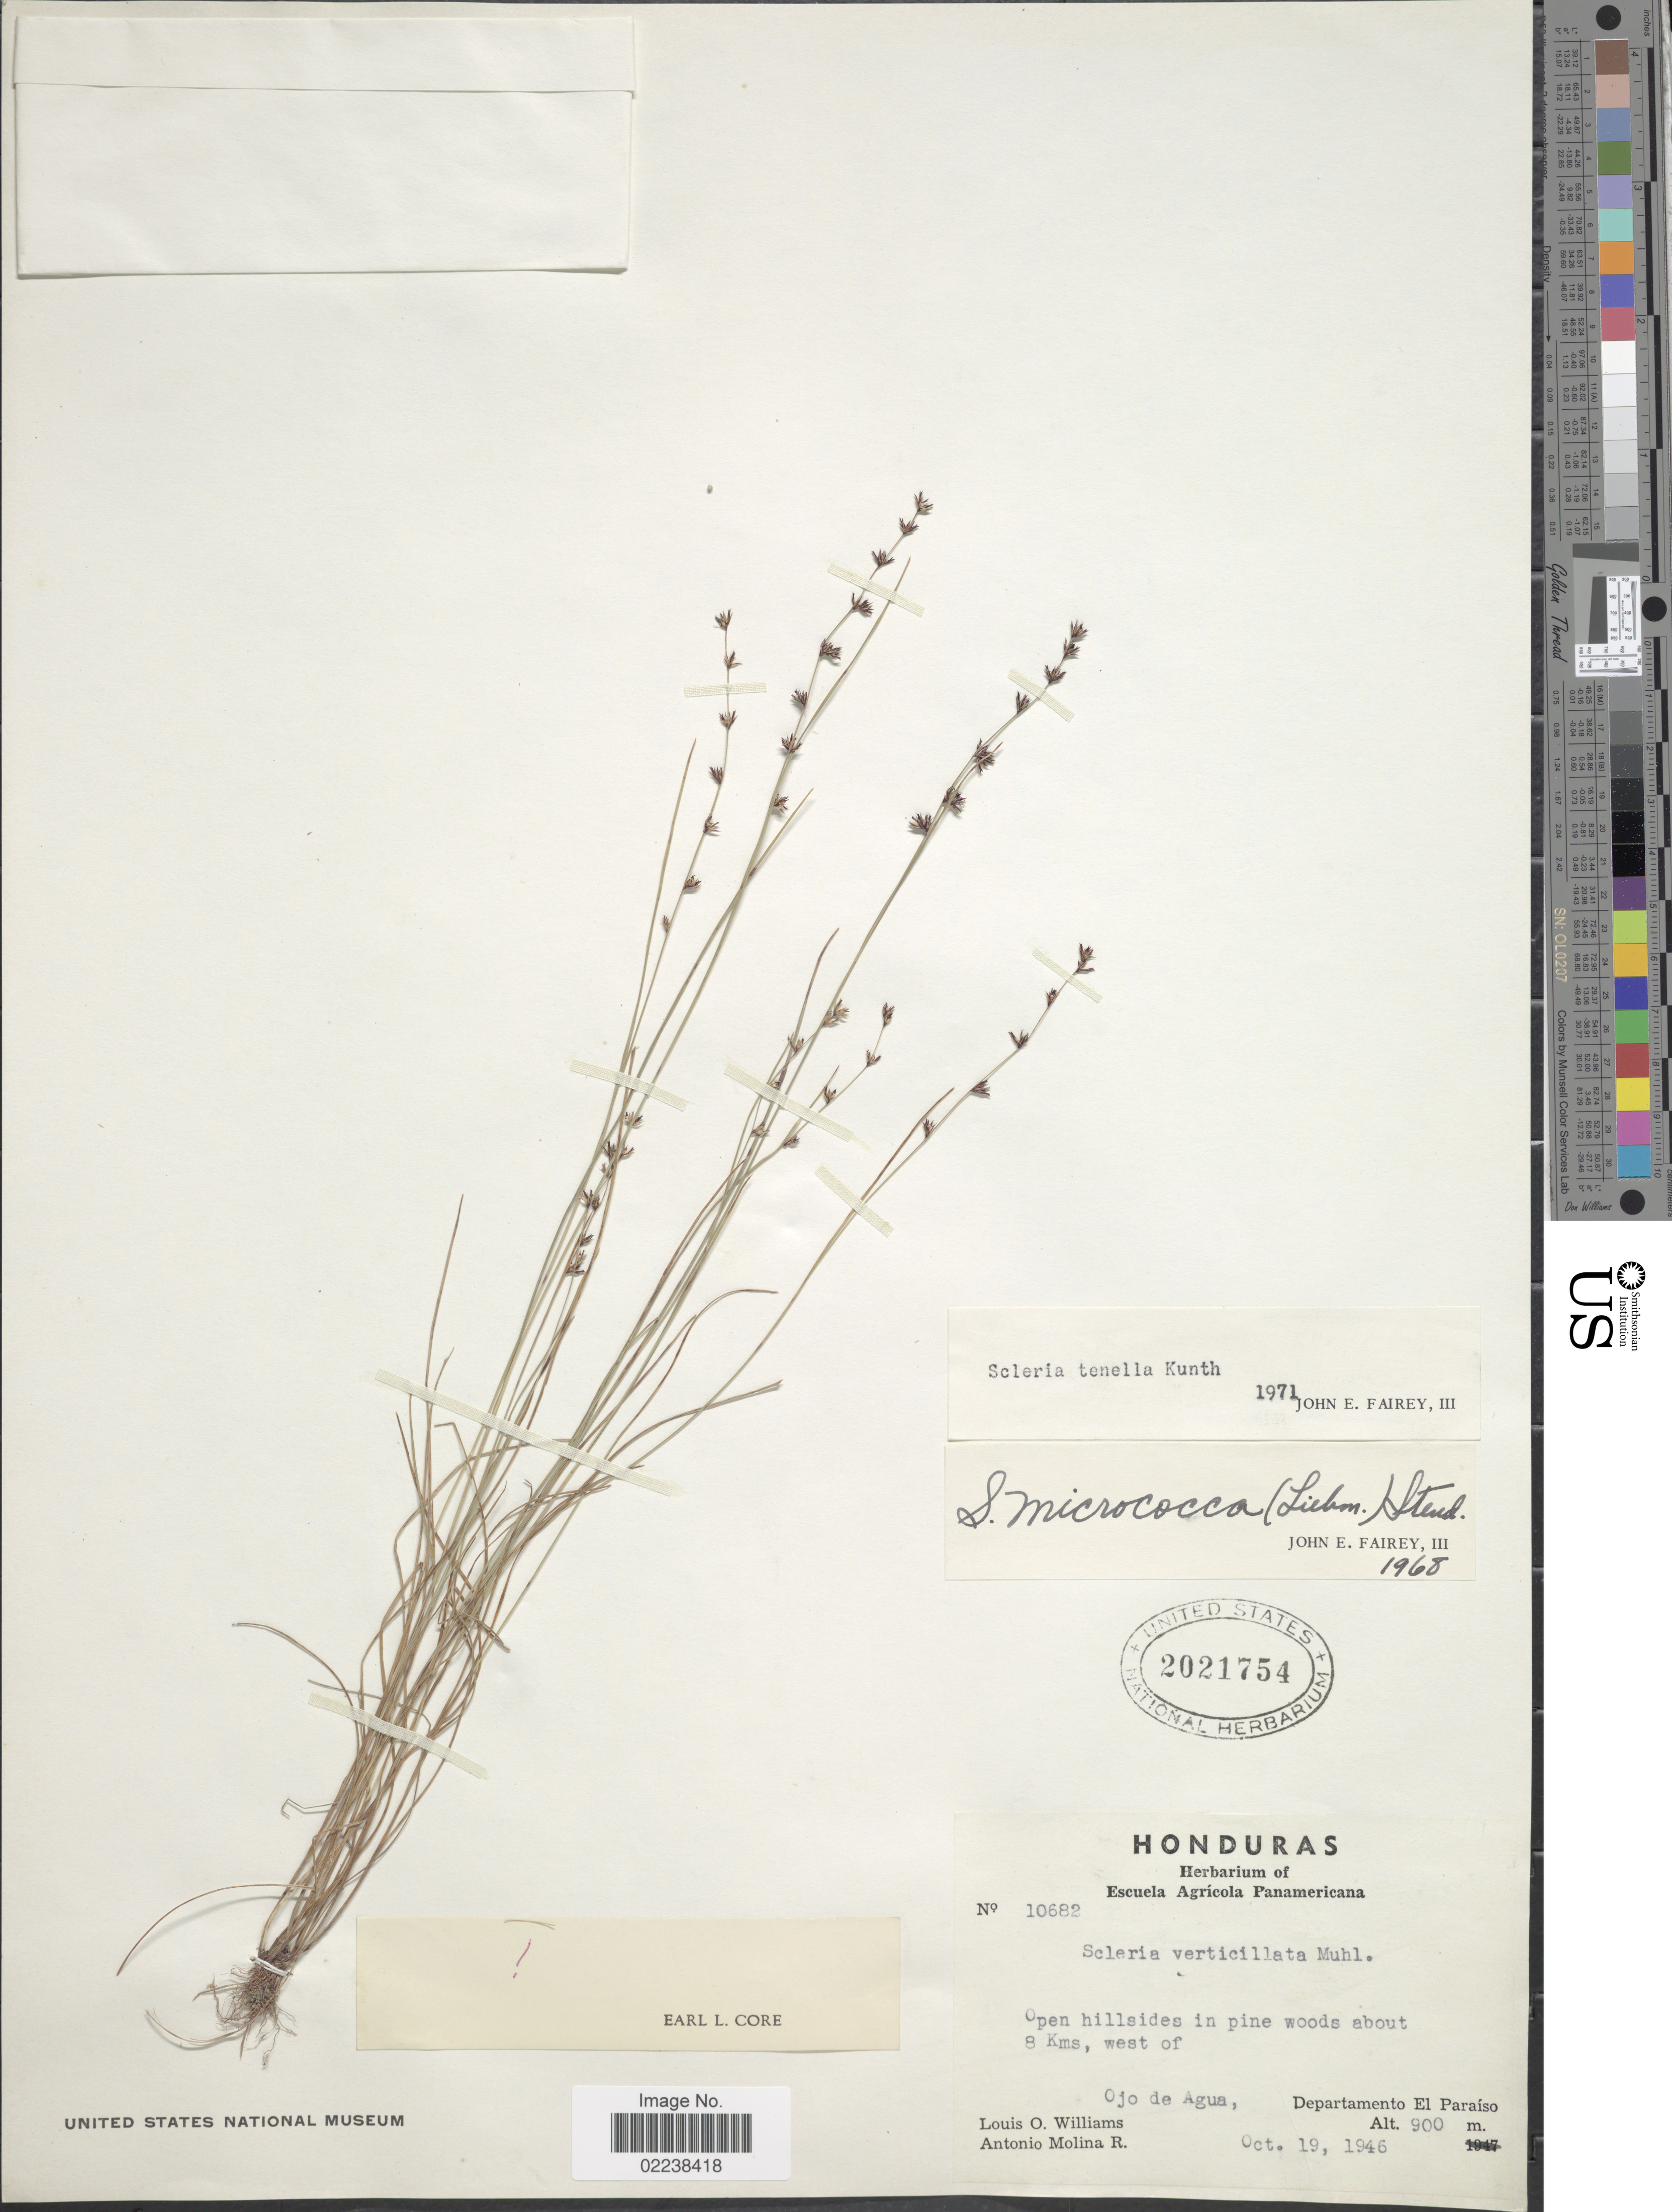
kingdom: Plantae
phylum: Tracheophyta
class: Liliopsida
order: Poales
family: Cyperaceae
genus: Scleria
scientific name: Scleria verticillata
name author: Muhl. ex Willd.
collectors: L. O. Williams & A. Molina R.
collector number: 10682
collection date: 1946-10-19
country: Honduras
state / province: El Paraíso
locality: Open hillsides in pine woods about 8 Kms, west of Ojo de Agua, Departamento El Paraiso.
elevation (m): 900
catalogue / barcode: US 2021754